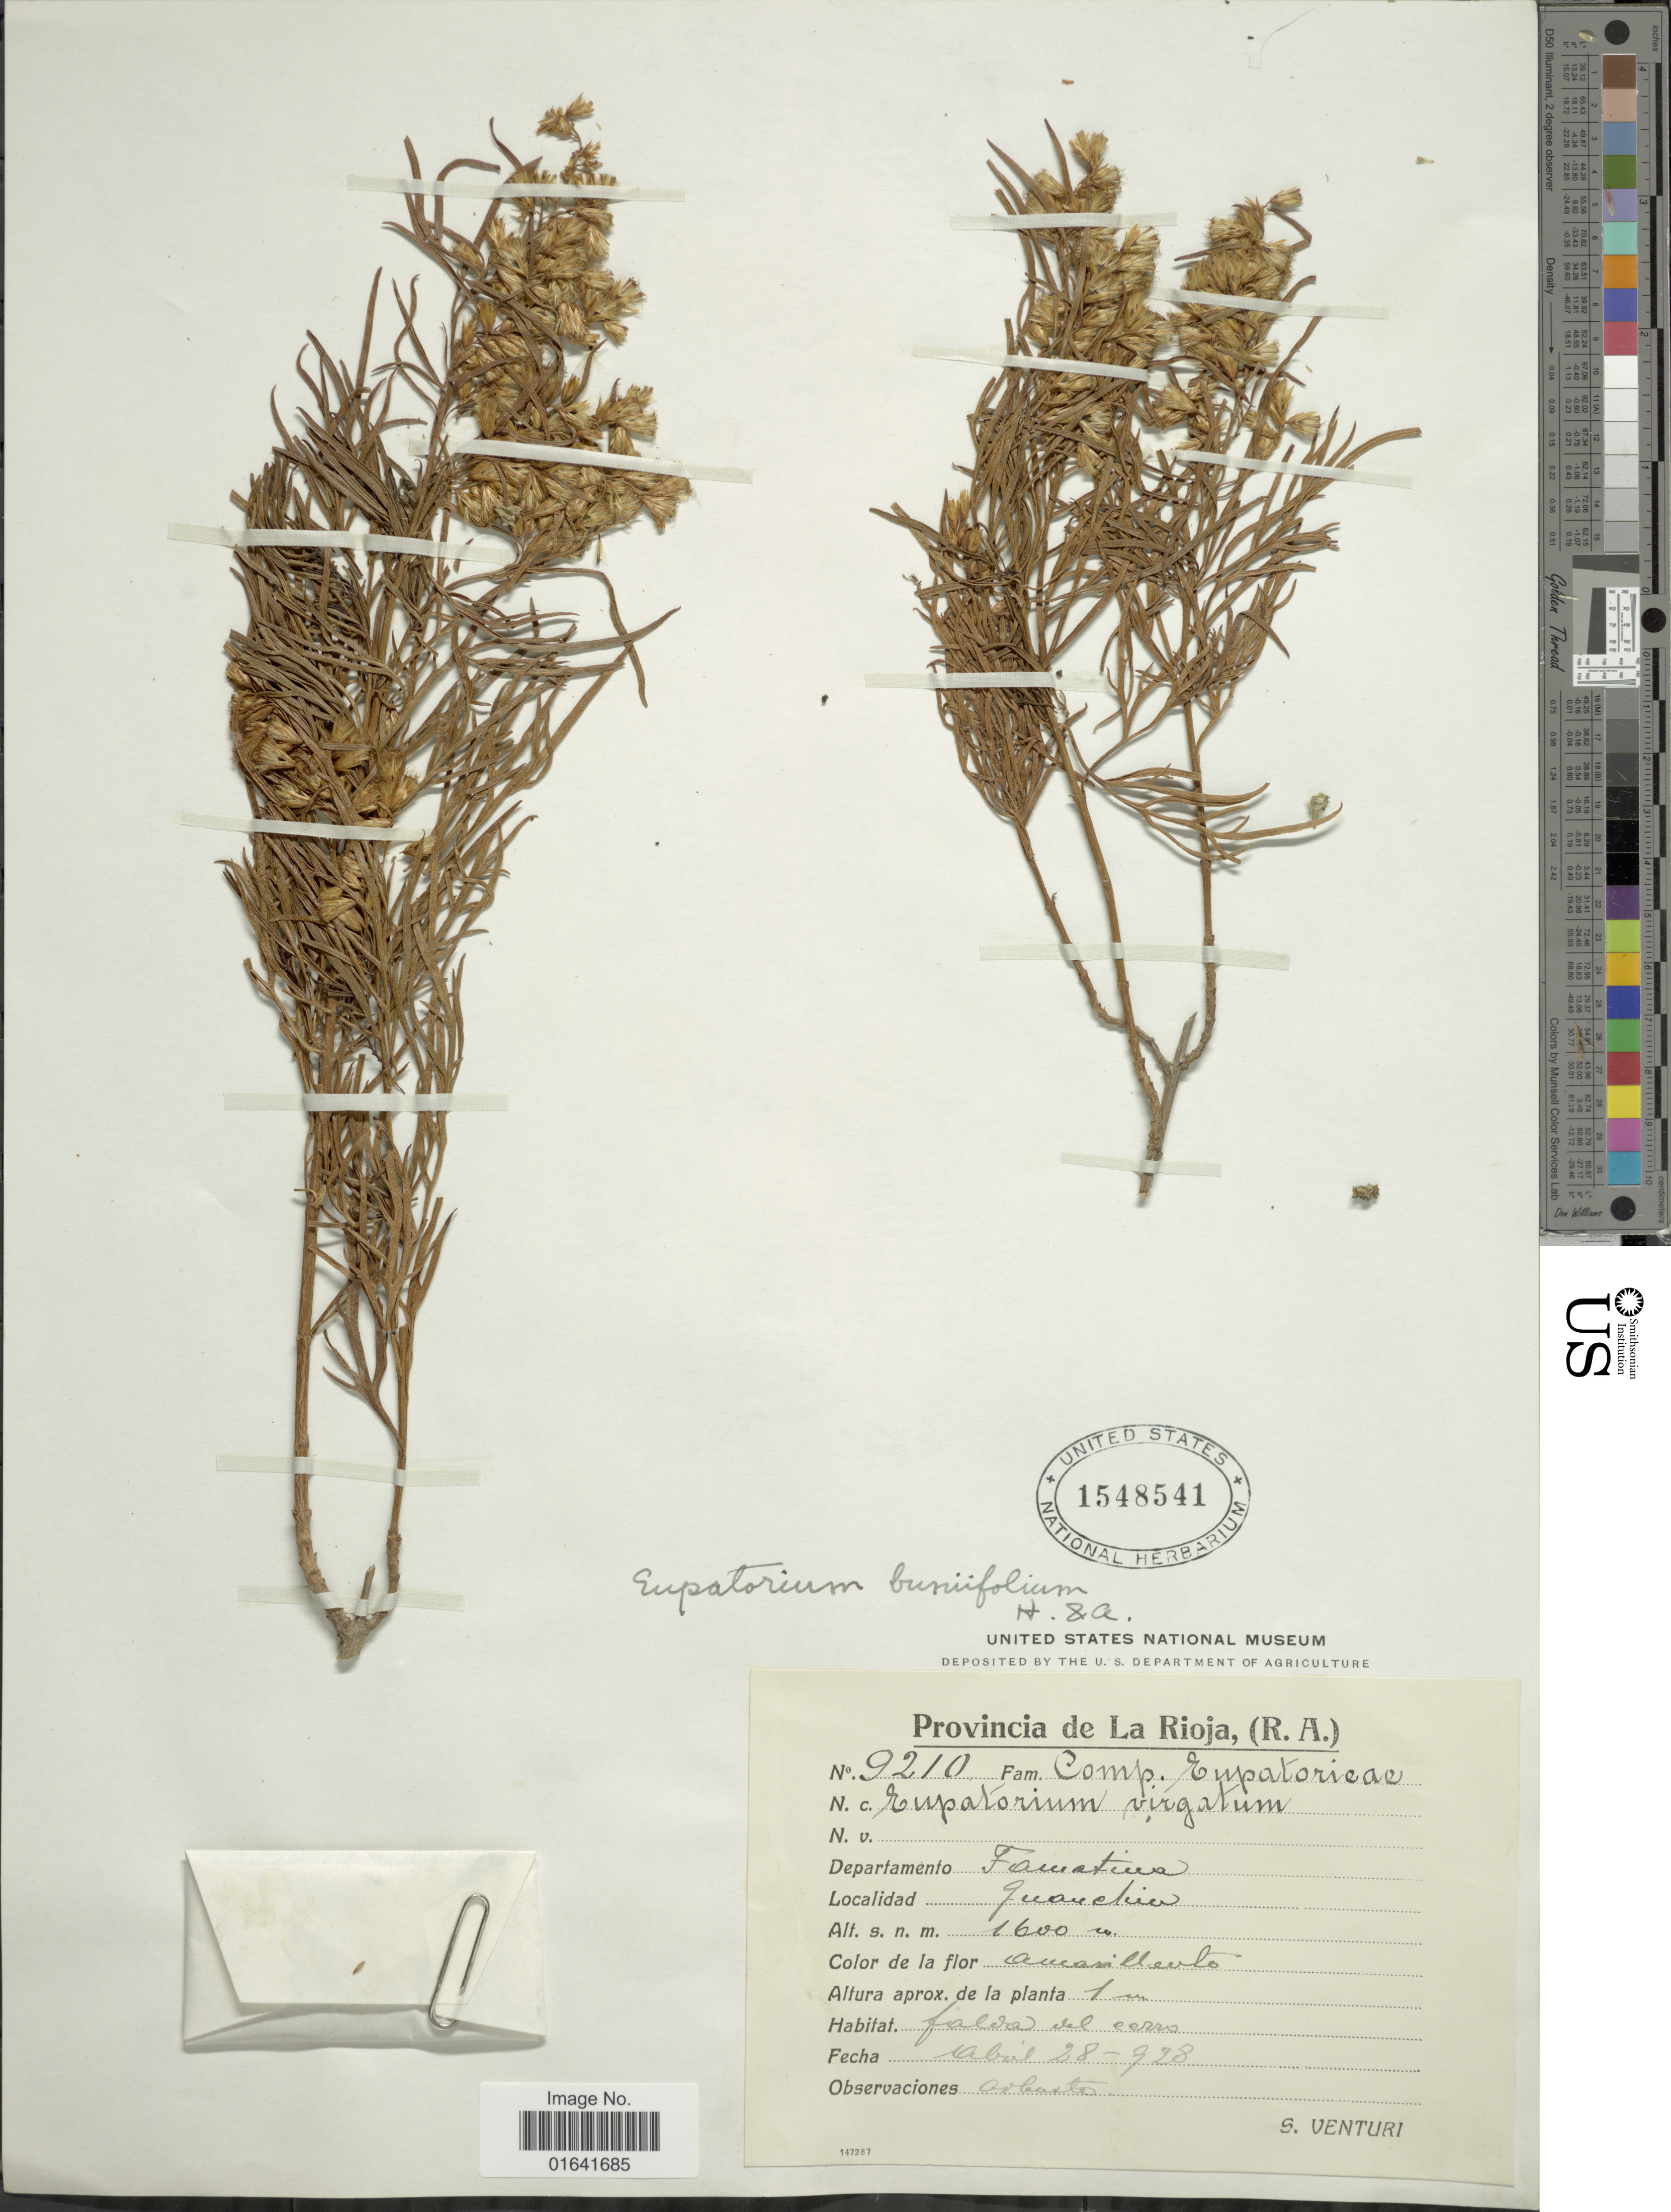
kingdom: Plantae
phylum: Tracheophyta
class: Magnoliopsida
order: Asterales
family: Asteraceae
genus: Acanthostyles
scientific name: Acanthostyles buniifolius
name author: (Hook. & Arn.) R.M. King & H. Rob.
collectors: S. Venturi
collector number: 9210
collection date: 1928-04-28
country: Argentina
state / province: La Rioja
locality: (R.A.). Departamento Famativa, guardion.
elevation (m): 1600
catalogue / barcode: US 1548541